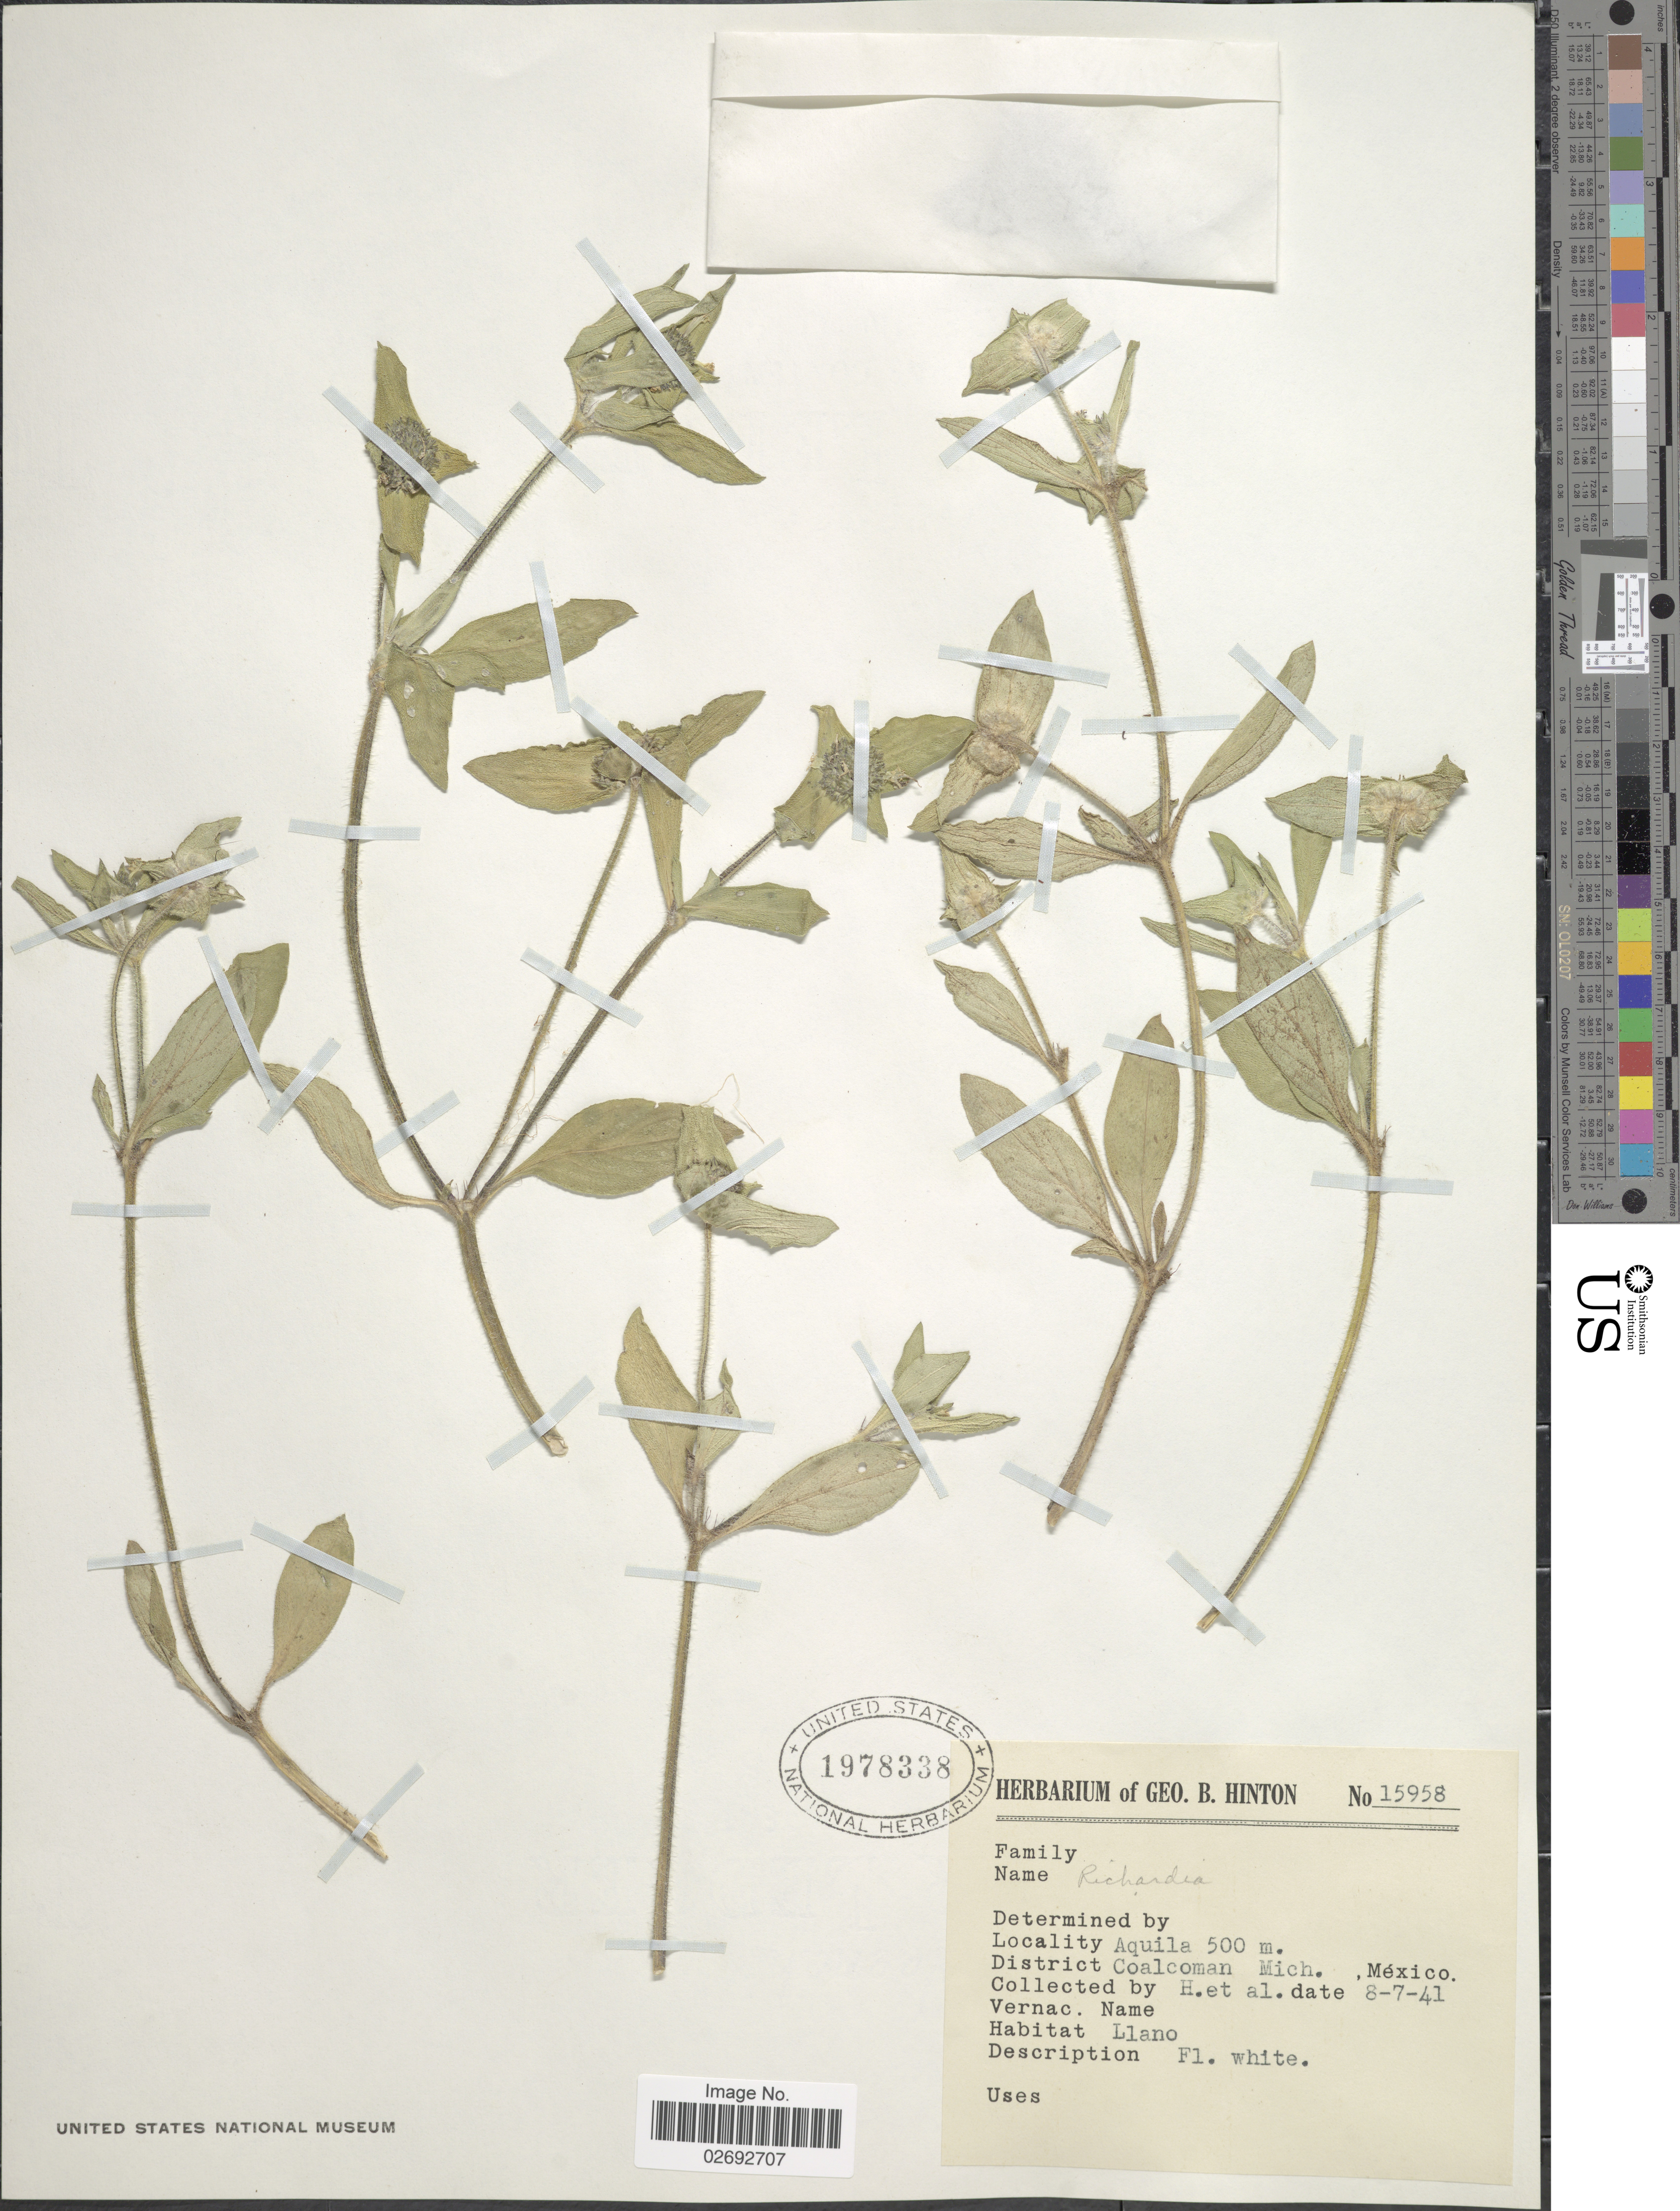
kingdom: Plantae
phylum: Tracheophyta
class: Magnoliopsida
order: Gentianales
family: Rubiaceae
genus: Richardia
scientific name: Richardia scabra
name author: L.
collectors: G. B. Hinton & et al.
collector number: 15958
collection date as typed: Transcribed d/m/y: 7/8/41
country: Mexico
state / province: Michoacán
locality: Aquila, District Coalcoman, Mich.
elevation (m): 500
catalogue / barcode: US 1978338